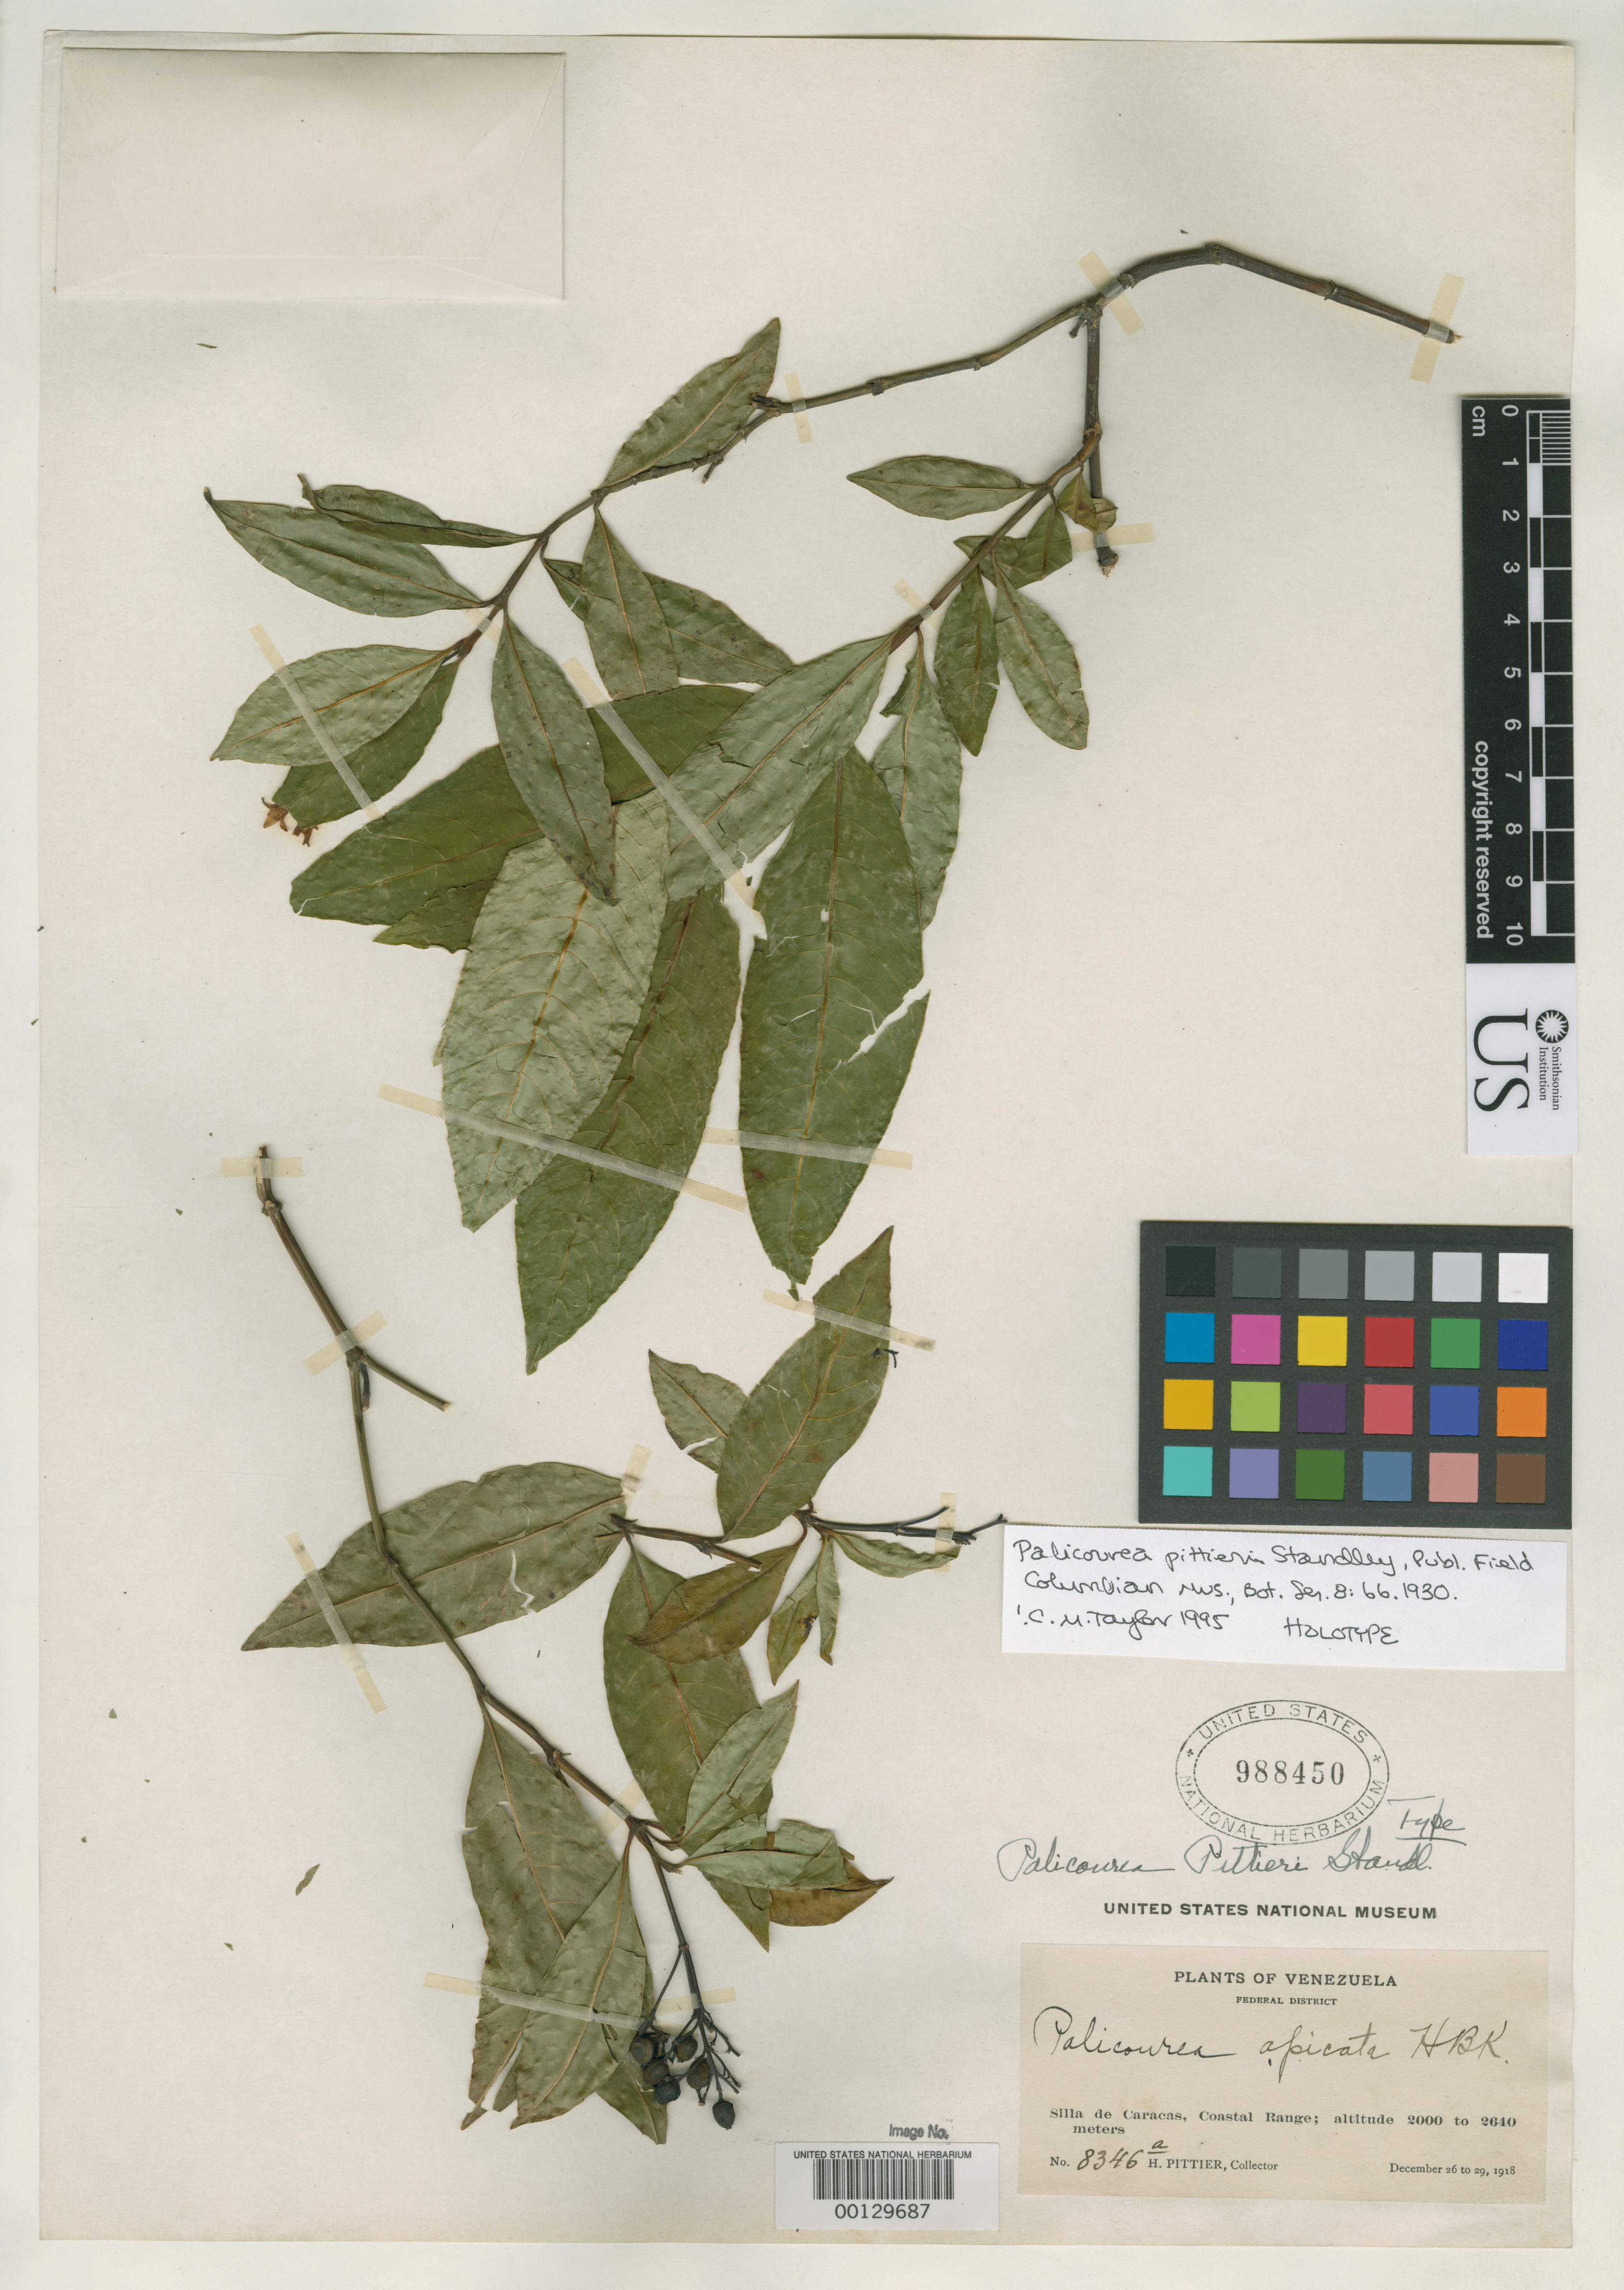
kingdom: Plantae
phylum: Tracheophyta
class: Magnoliopsida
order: Gentianales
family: Rubiaceae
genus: Palicourea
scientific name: Palicourea pittieri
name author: Standl.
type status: Holotype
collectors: H. F. Pittier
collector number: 8346 a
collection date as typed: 26 Dec 1918 to 29 Dec 1918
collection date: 1918-12-26/1918-12-29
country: Venezuela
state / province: Distrito Federal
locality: Silla de Caracas, coastal Range.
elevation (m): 2000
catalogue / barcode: US 988450